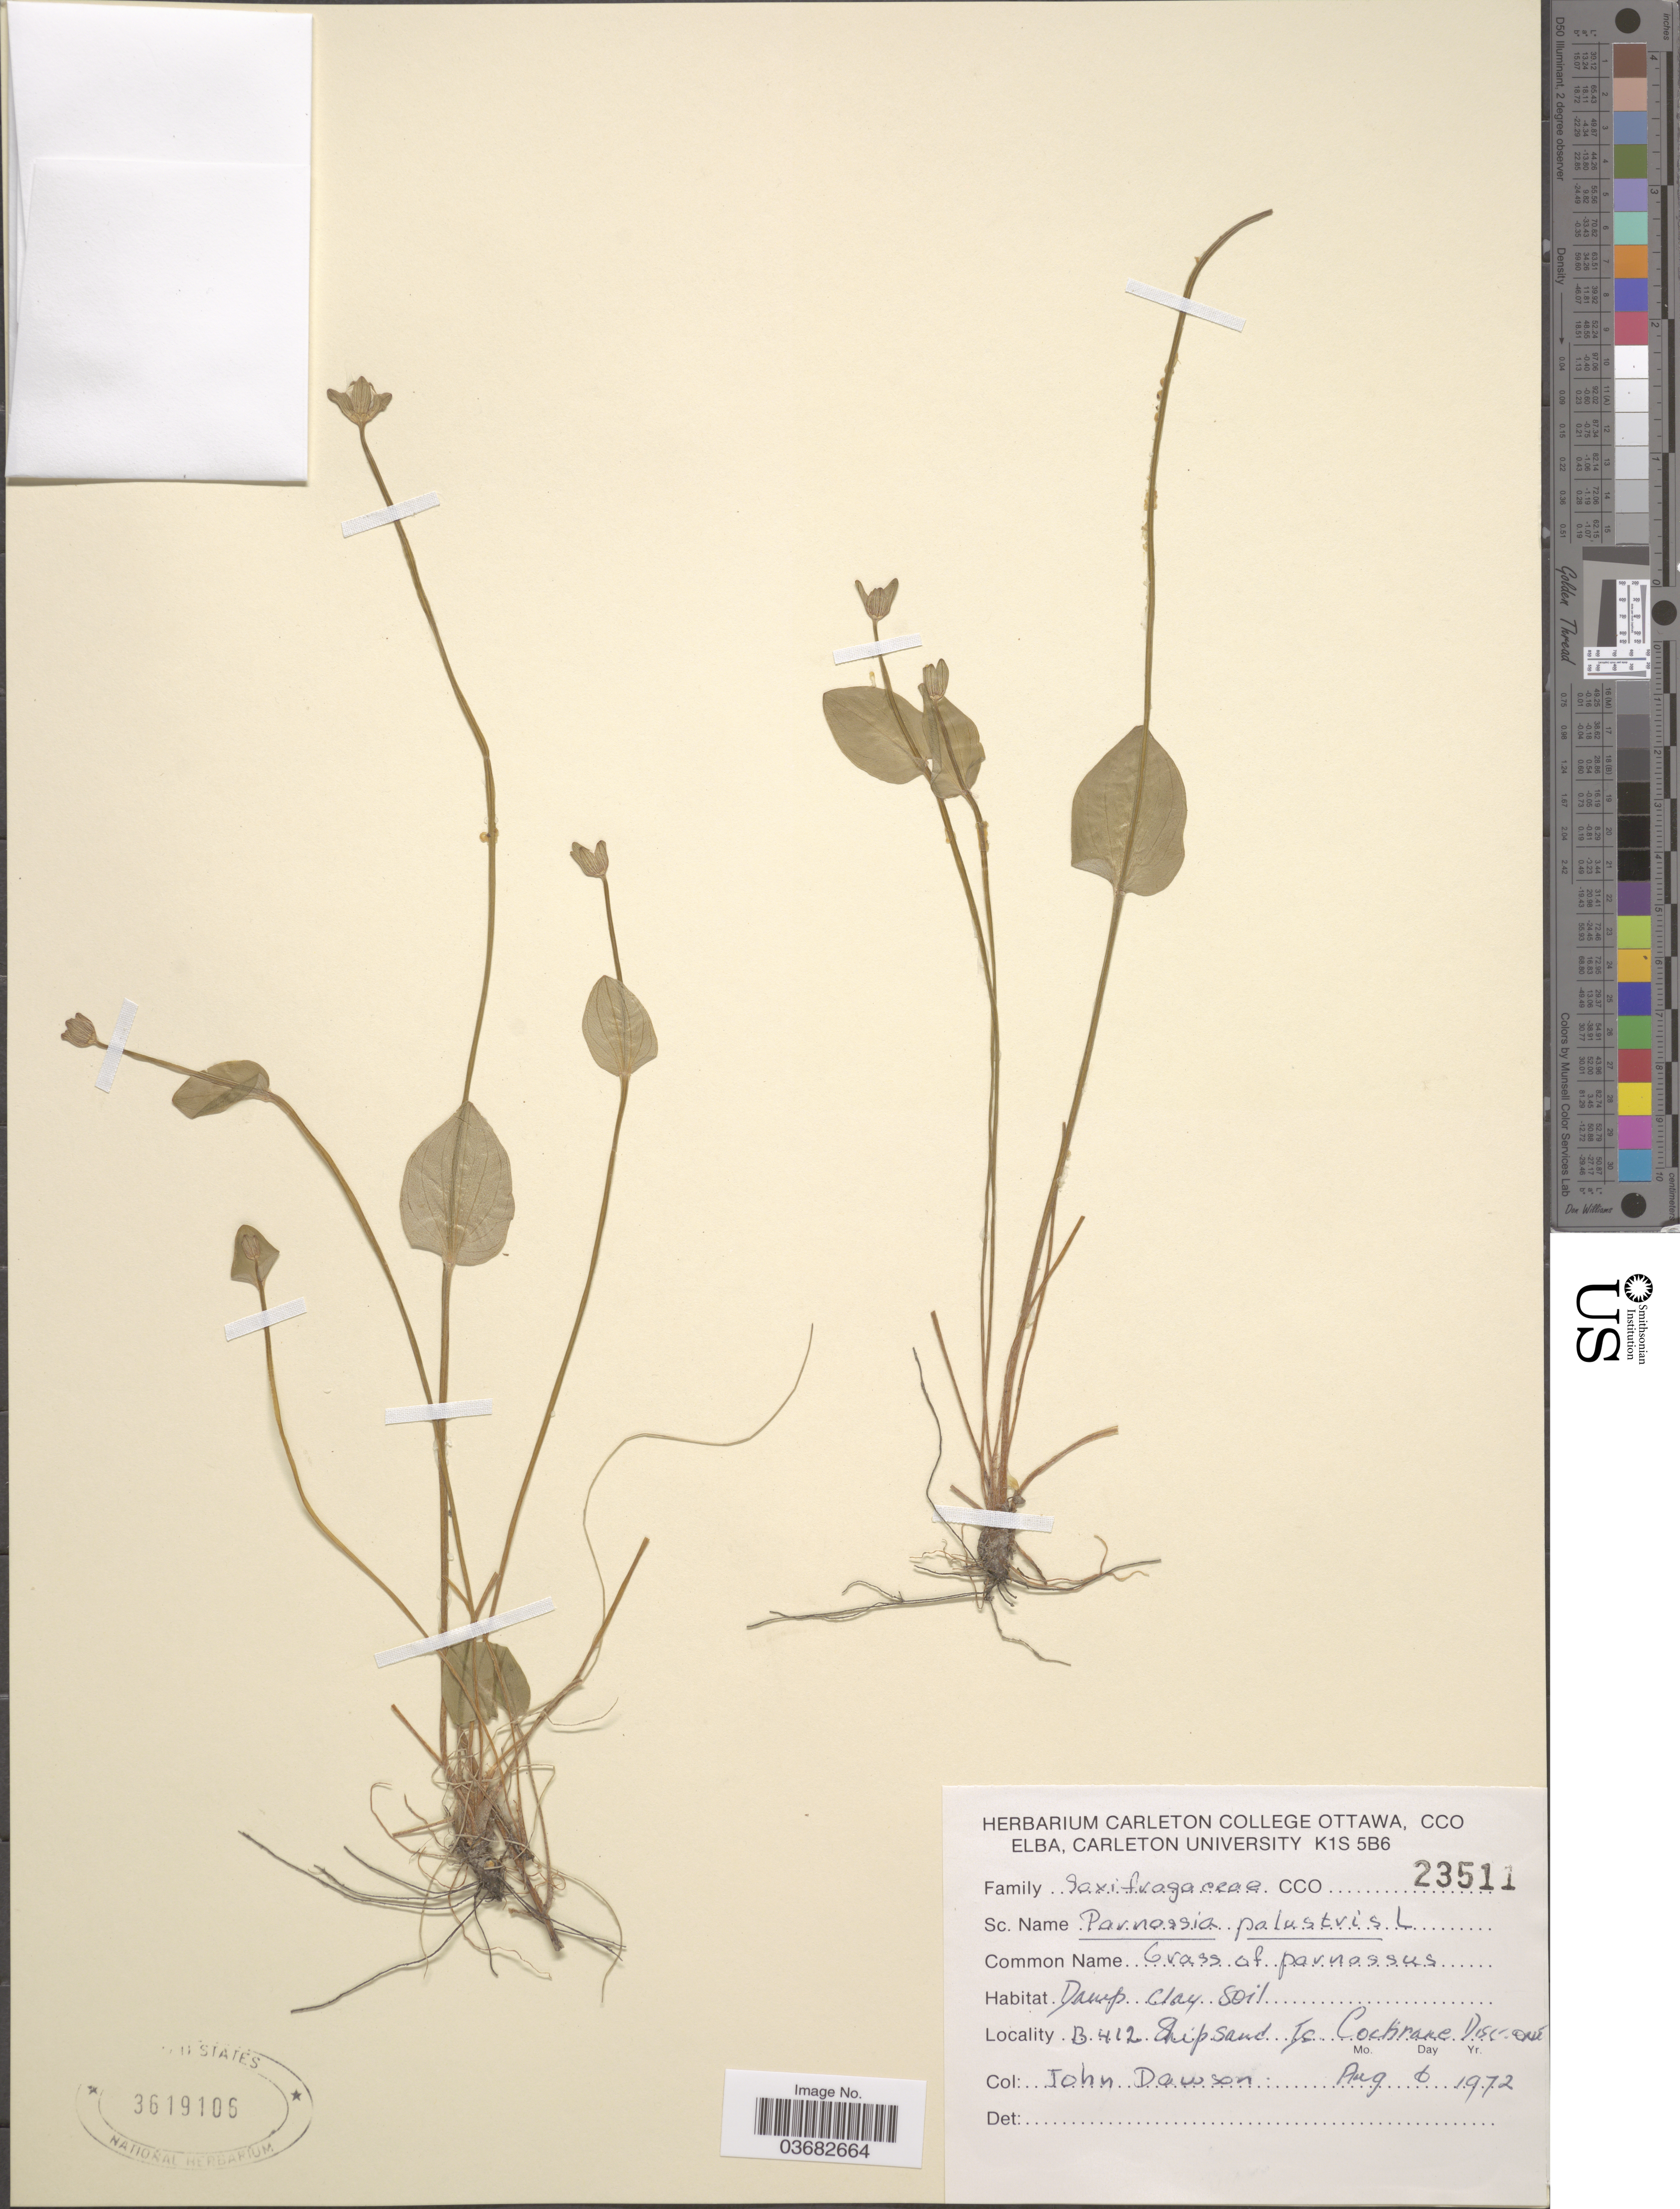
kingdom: Plantae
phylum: Tracheophyta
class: Magnoliopsida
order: Celastrales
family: Parnassiaceae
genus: Parnassia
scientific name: Parnassia palustris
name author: L.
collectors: J. Dawson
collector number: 23511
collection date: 1972-08-06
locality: B412 shipsand Ic Cochrane District. [interpreted]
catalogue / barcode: US 3619105